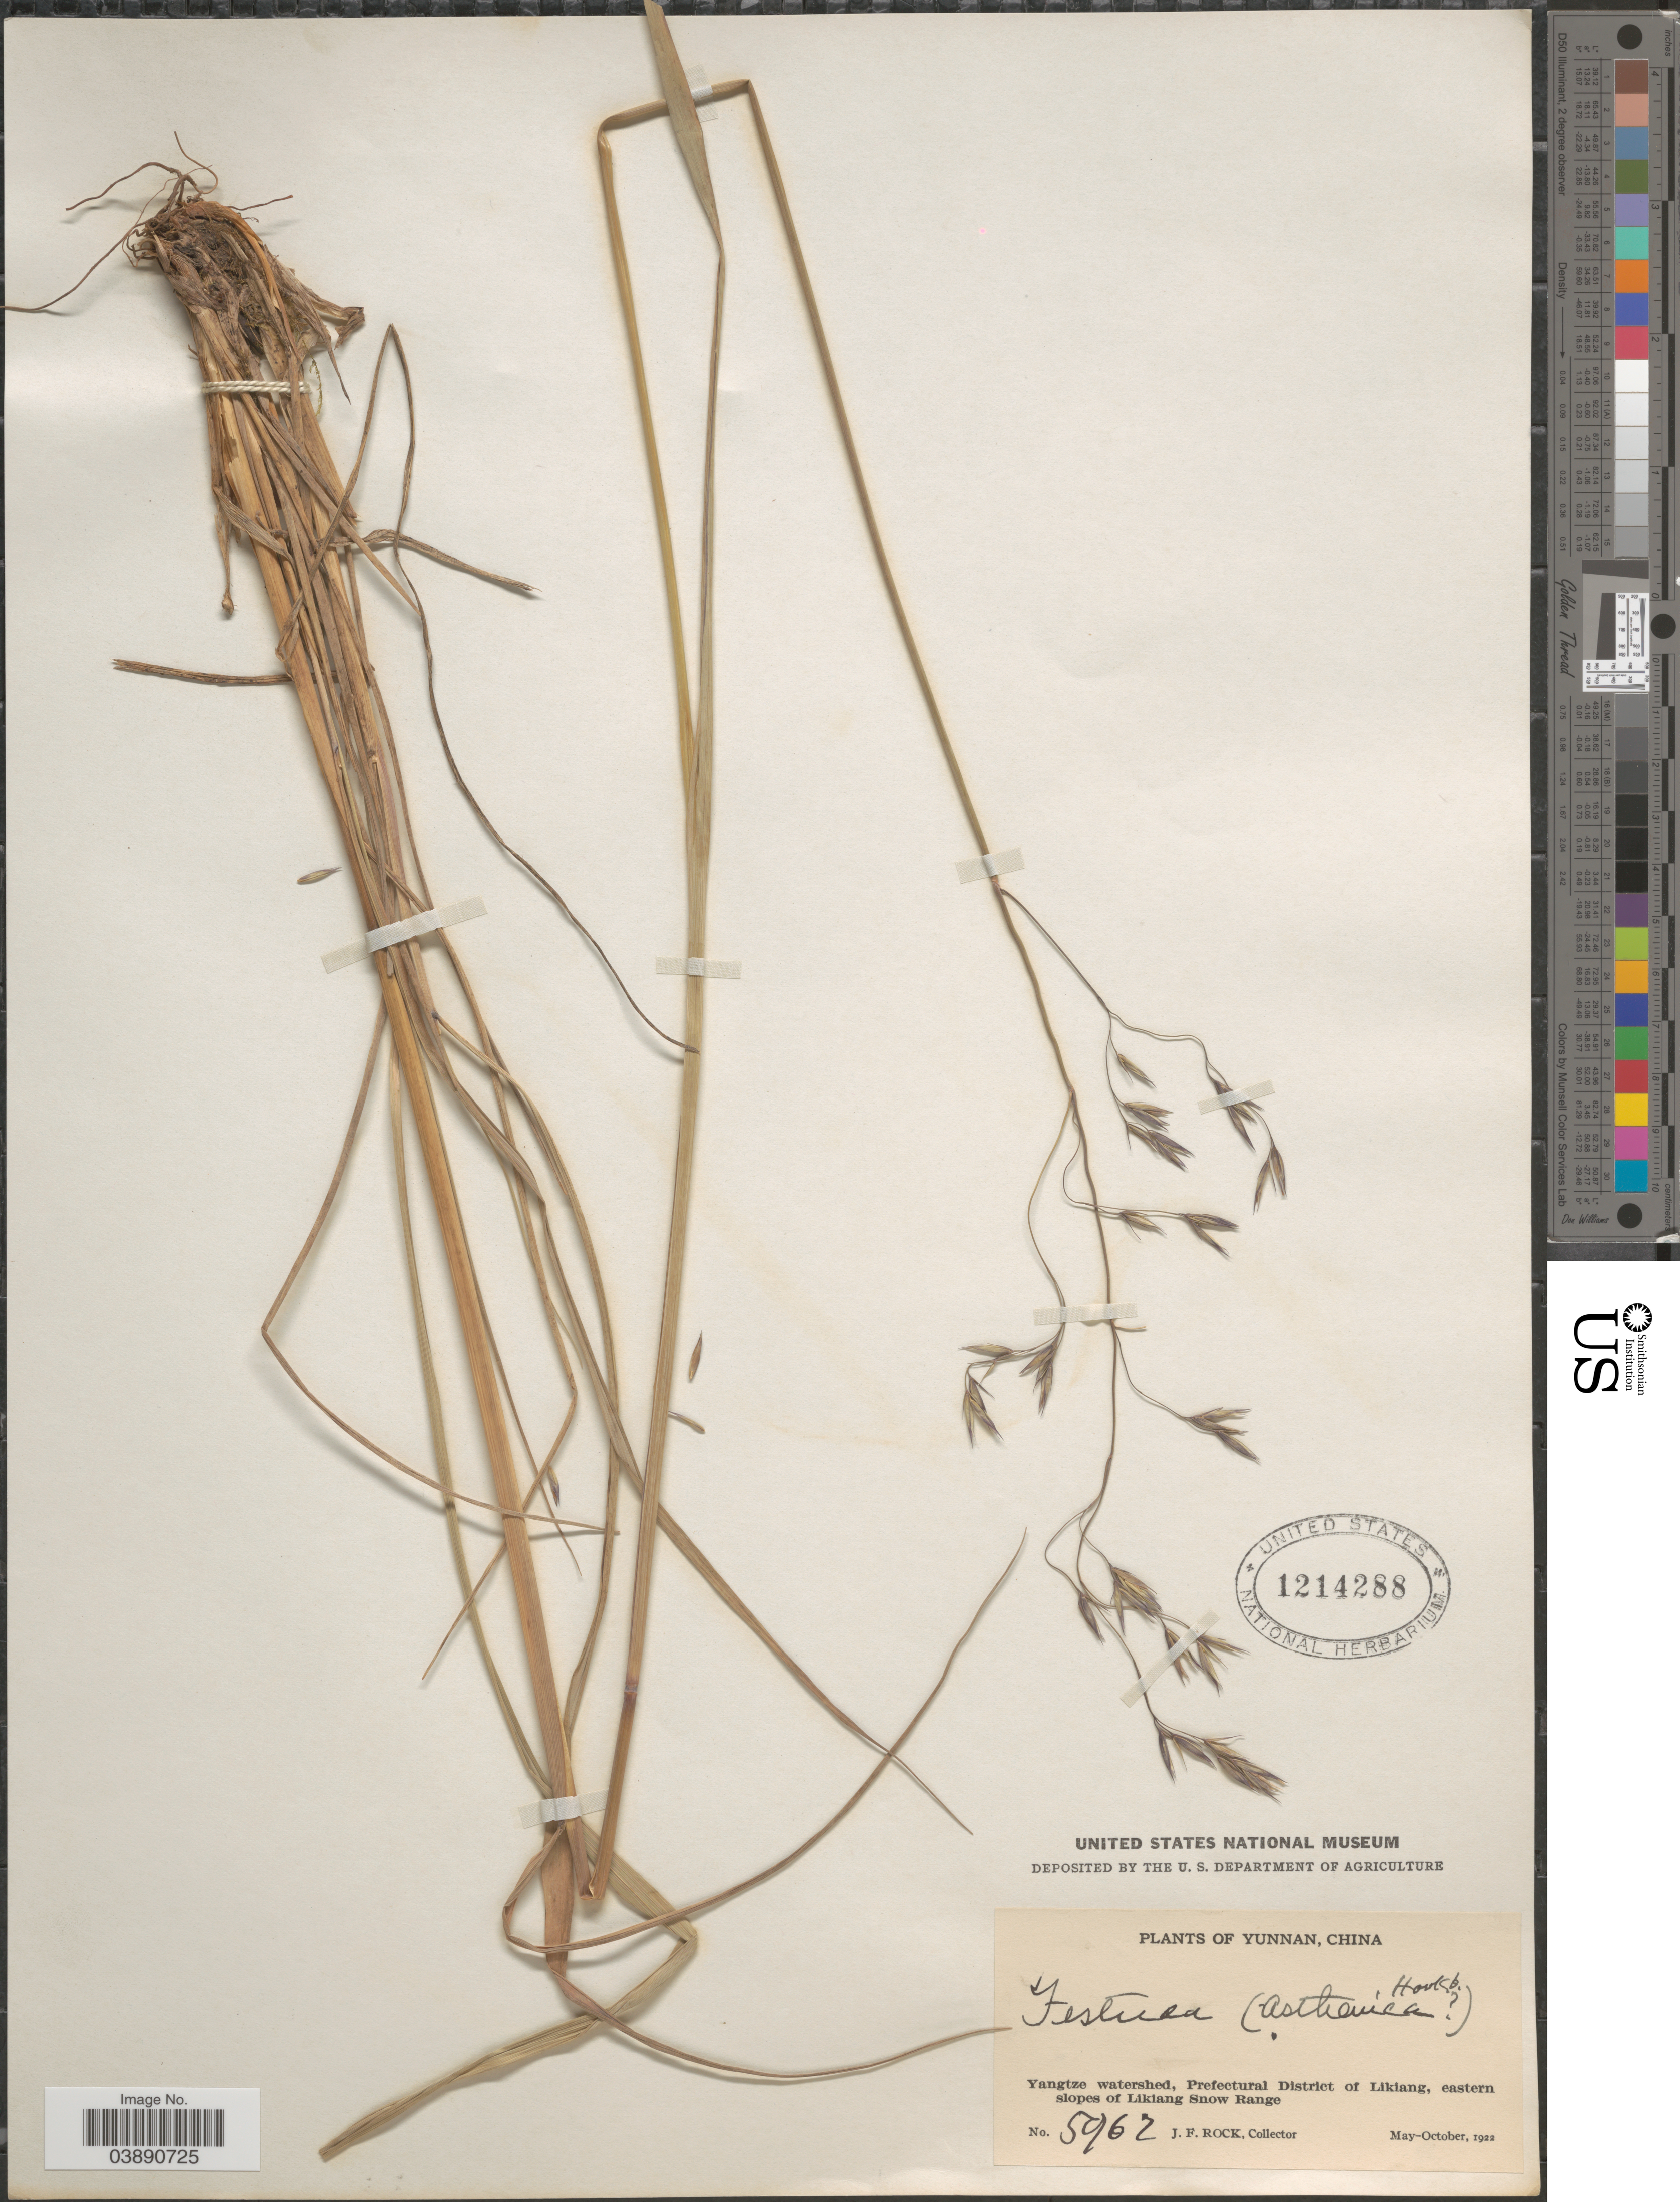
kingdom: Plantae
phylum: Tracheophyta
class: Liliopsida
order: Poales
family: Poaceae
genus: Festuca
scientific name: Festuca asthenica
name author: Hook. f.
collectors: J. Rock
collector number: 5962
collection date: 1922-05/1922-10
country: China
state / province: Yunnan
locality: Yangtze watershed, Prefectural District of Likiang, eastern slopes of Likiang Snow Range.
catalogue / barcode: US 1214288